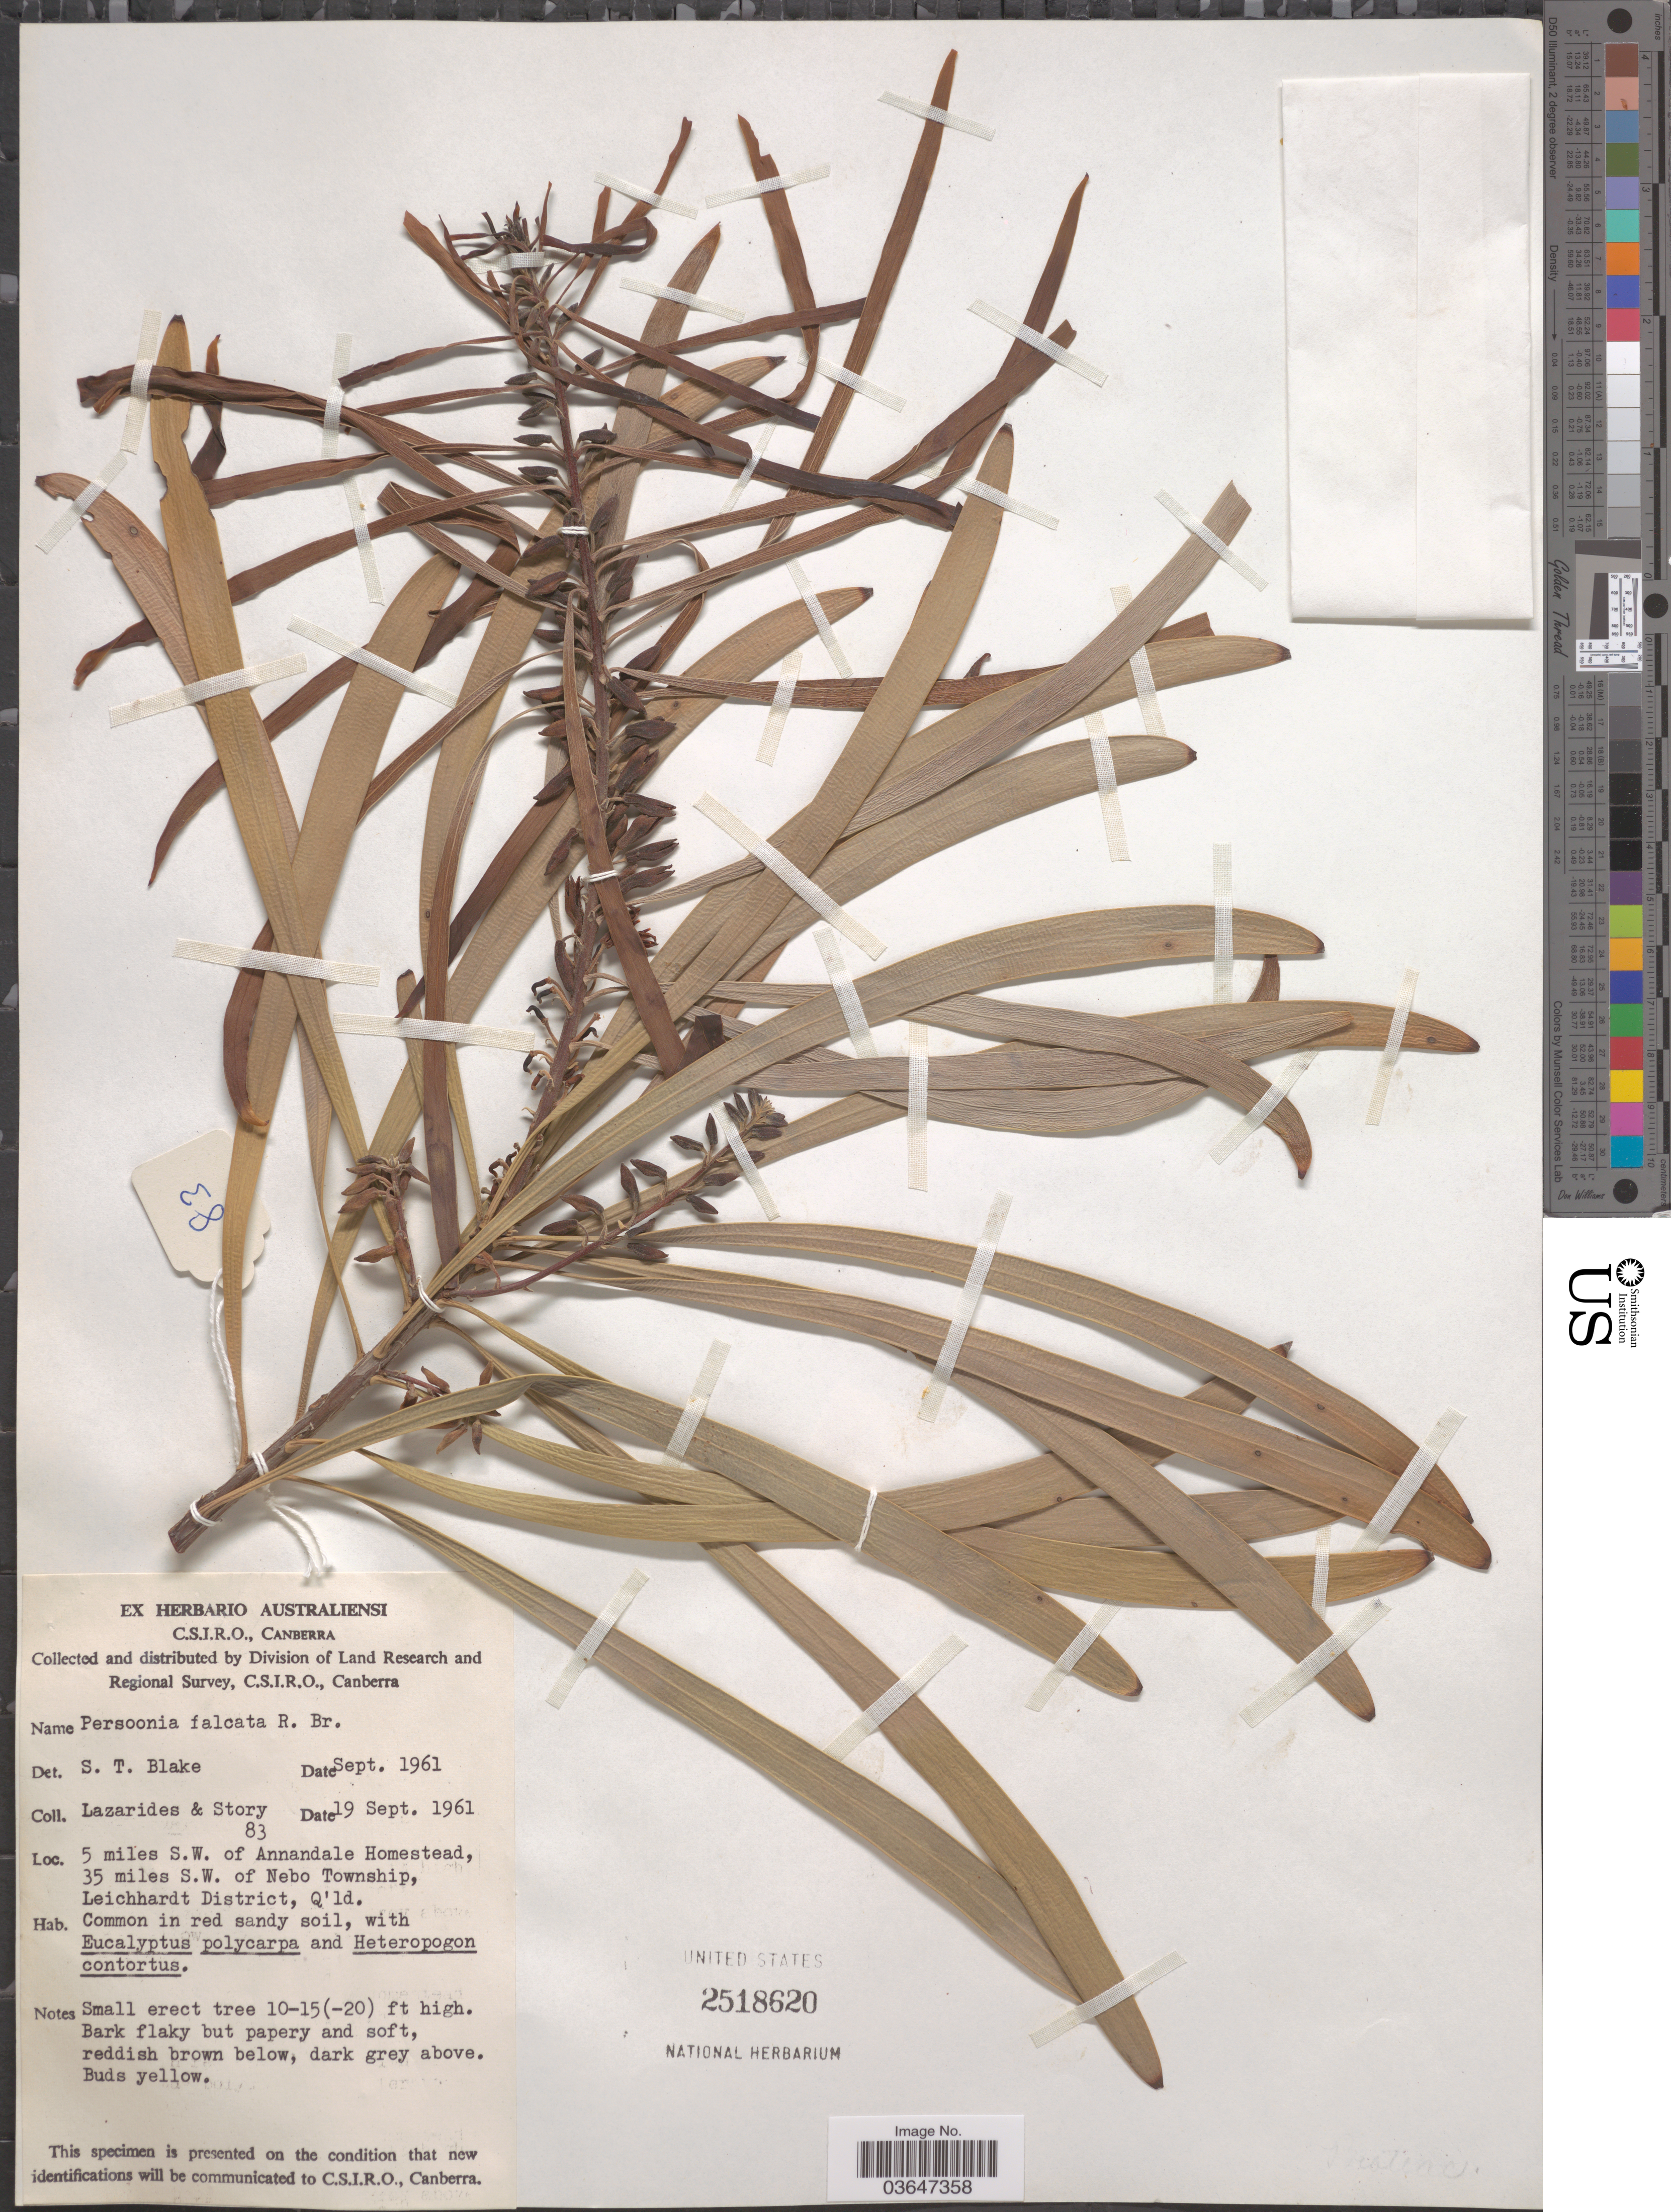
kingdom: Plantae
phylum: Tracheophyta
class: Magnoliopsida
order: Proteales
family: Proteaceae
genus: Persoonia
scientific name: Persoonia falcata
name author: R. Br.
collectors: M. Lazarides & -. Story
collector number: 83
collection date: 1961-09-19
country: Australia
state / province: Queensland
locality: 5 miles S.W. of Annandale Homestead, 35 miles S.W. of Nebo Township, Leichhardt District.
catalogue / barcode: US 2518620